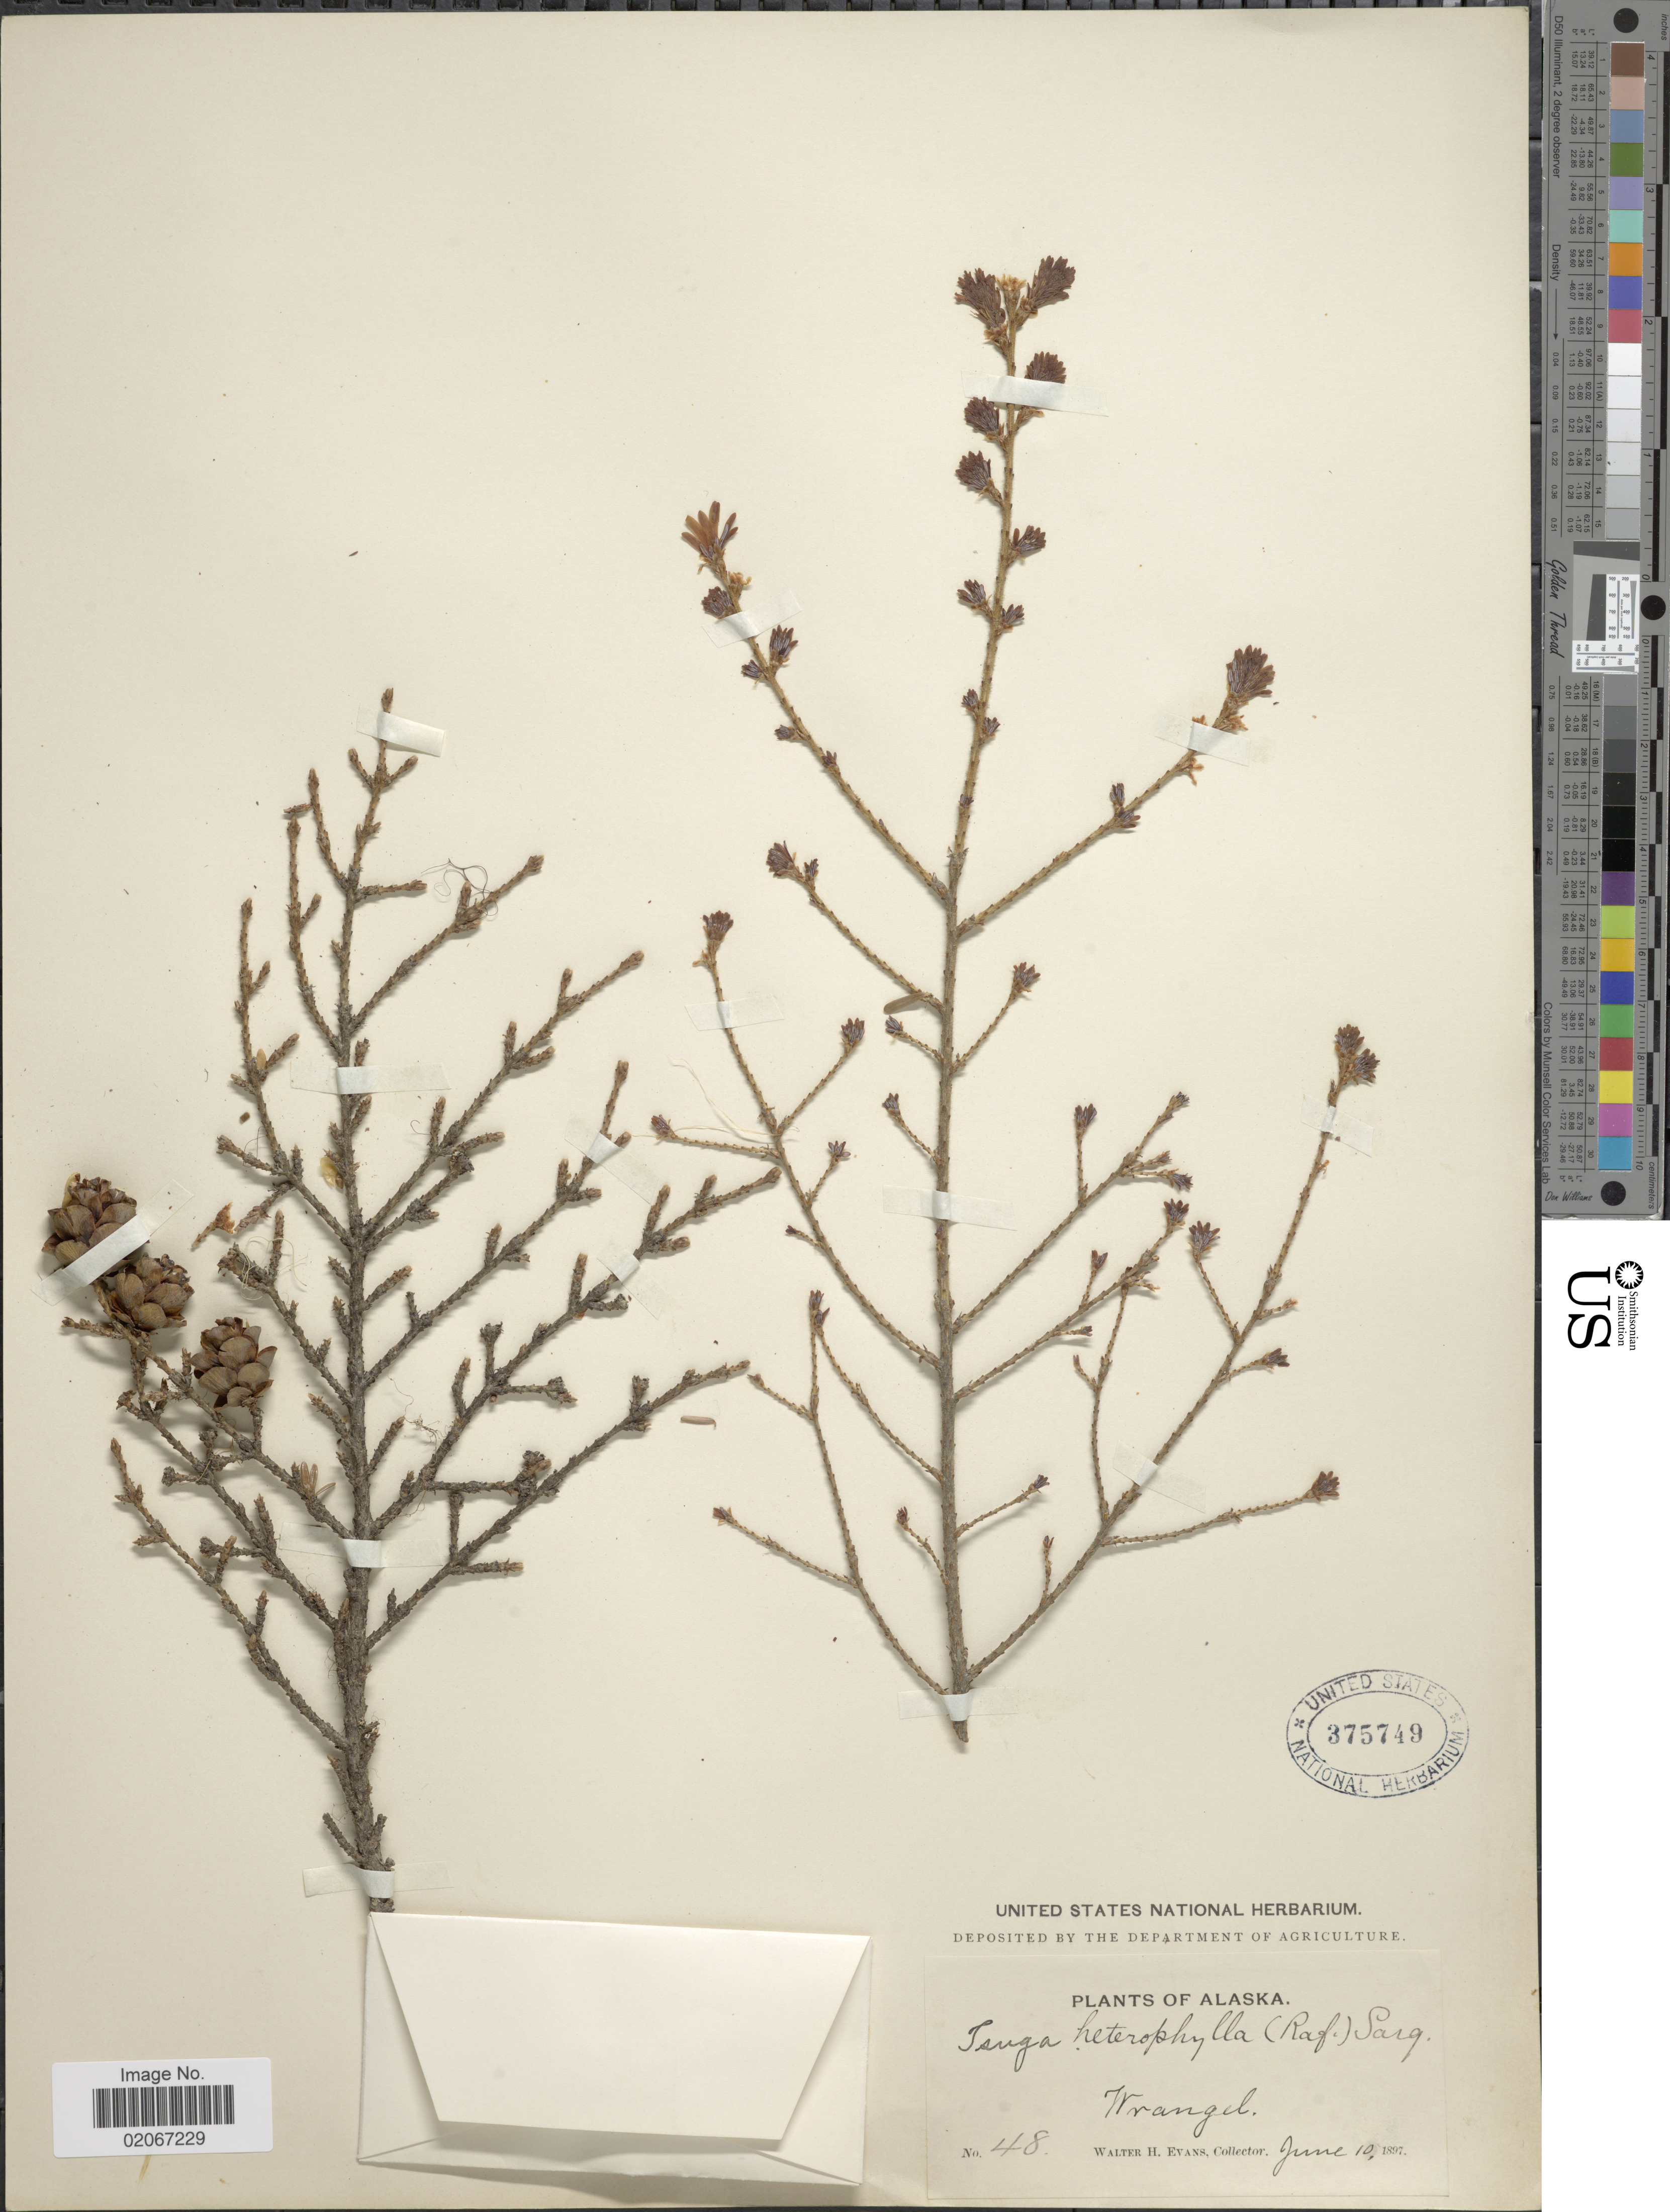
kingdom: Plantae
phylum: Tracheophyta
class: Pinopsida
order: Pinales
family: Pinaceae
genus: Tsuga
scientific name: Tsuga heterophylla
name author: (Raf.) Sarg.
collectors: W. H. Evans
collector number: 48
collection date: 1897-06-10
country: United States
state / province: Alaska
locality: Wrangell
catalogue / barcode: US 375749